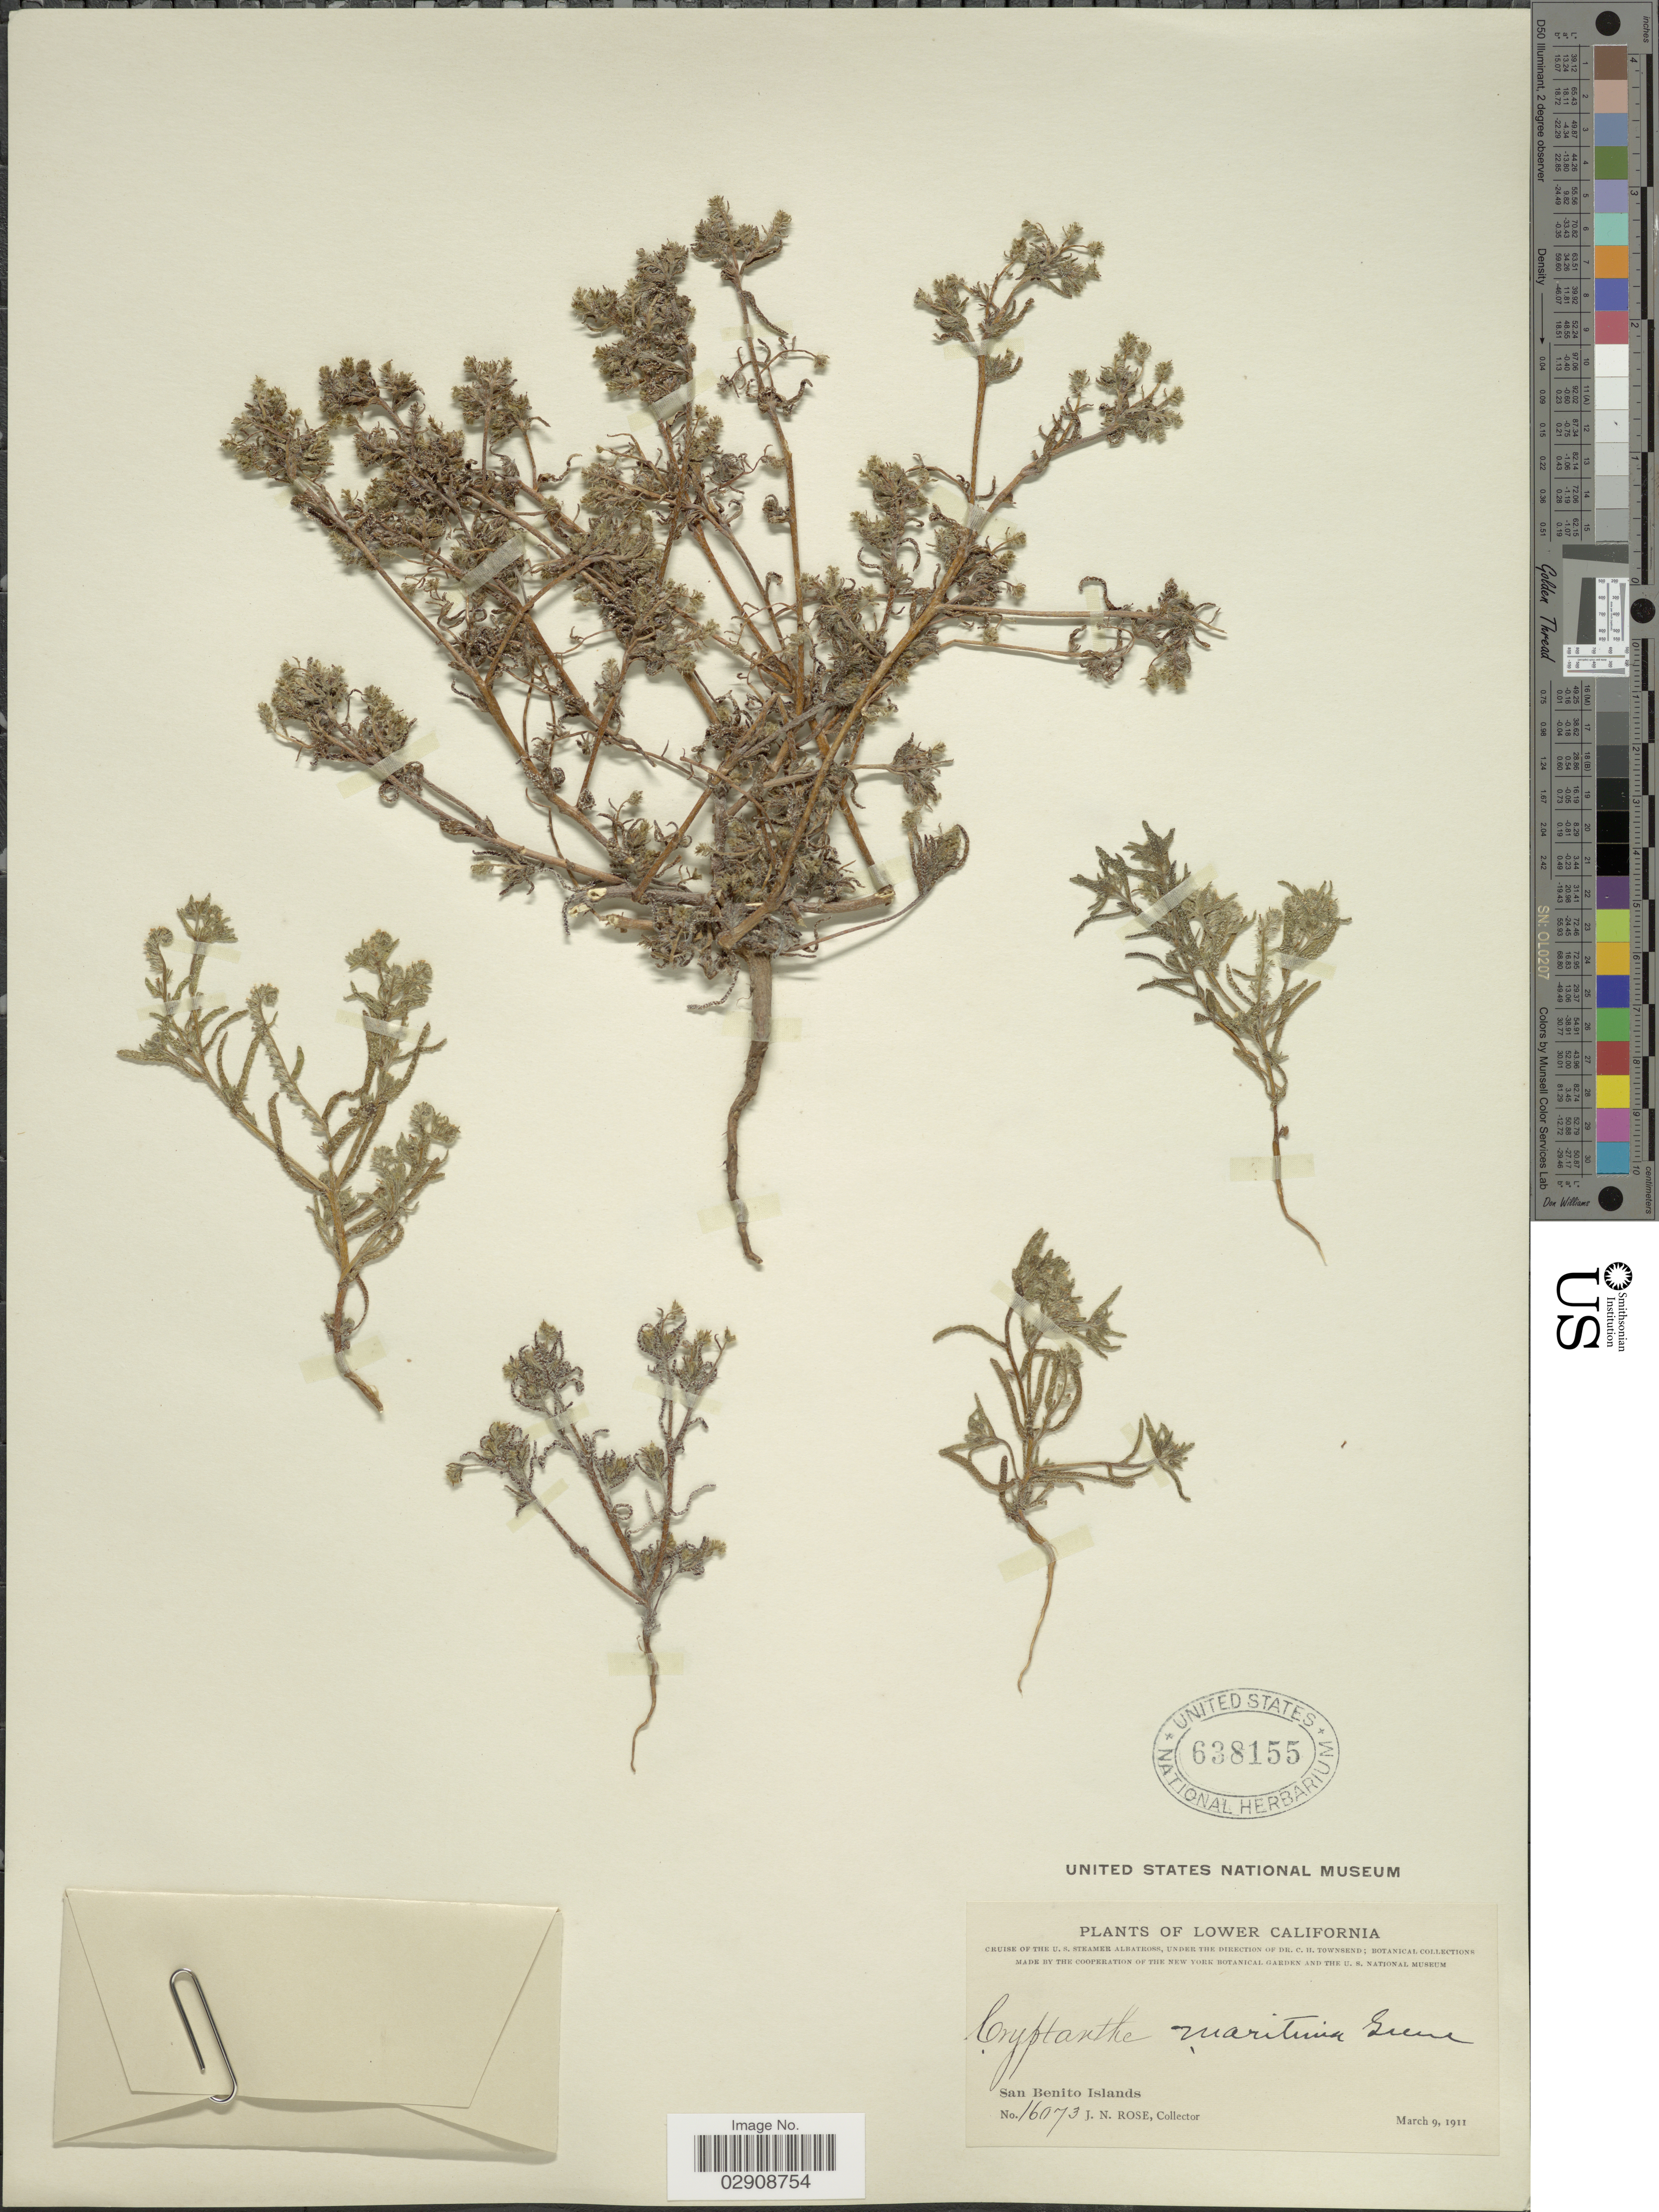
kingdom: Plantae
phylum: Tracheophyta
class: Magnoliopsida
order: Boraginales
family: Boraginaceae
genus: Cryptantha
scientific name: Cryptantha maritima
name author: (Greene) Greene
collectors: J. N. Rose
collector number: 16073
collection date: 1911-03-09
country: Mexico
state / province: Baja California Norte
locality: Lower California. San Benito Islands.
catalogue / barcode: US 638155